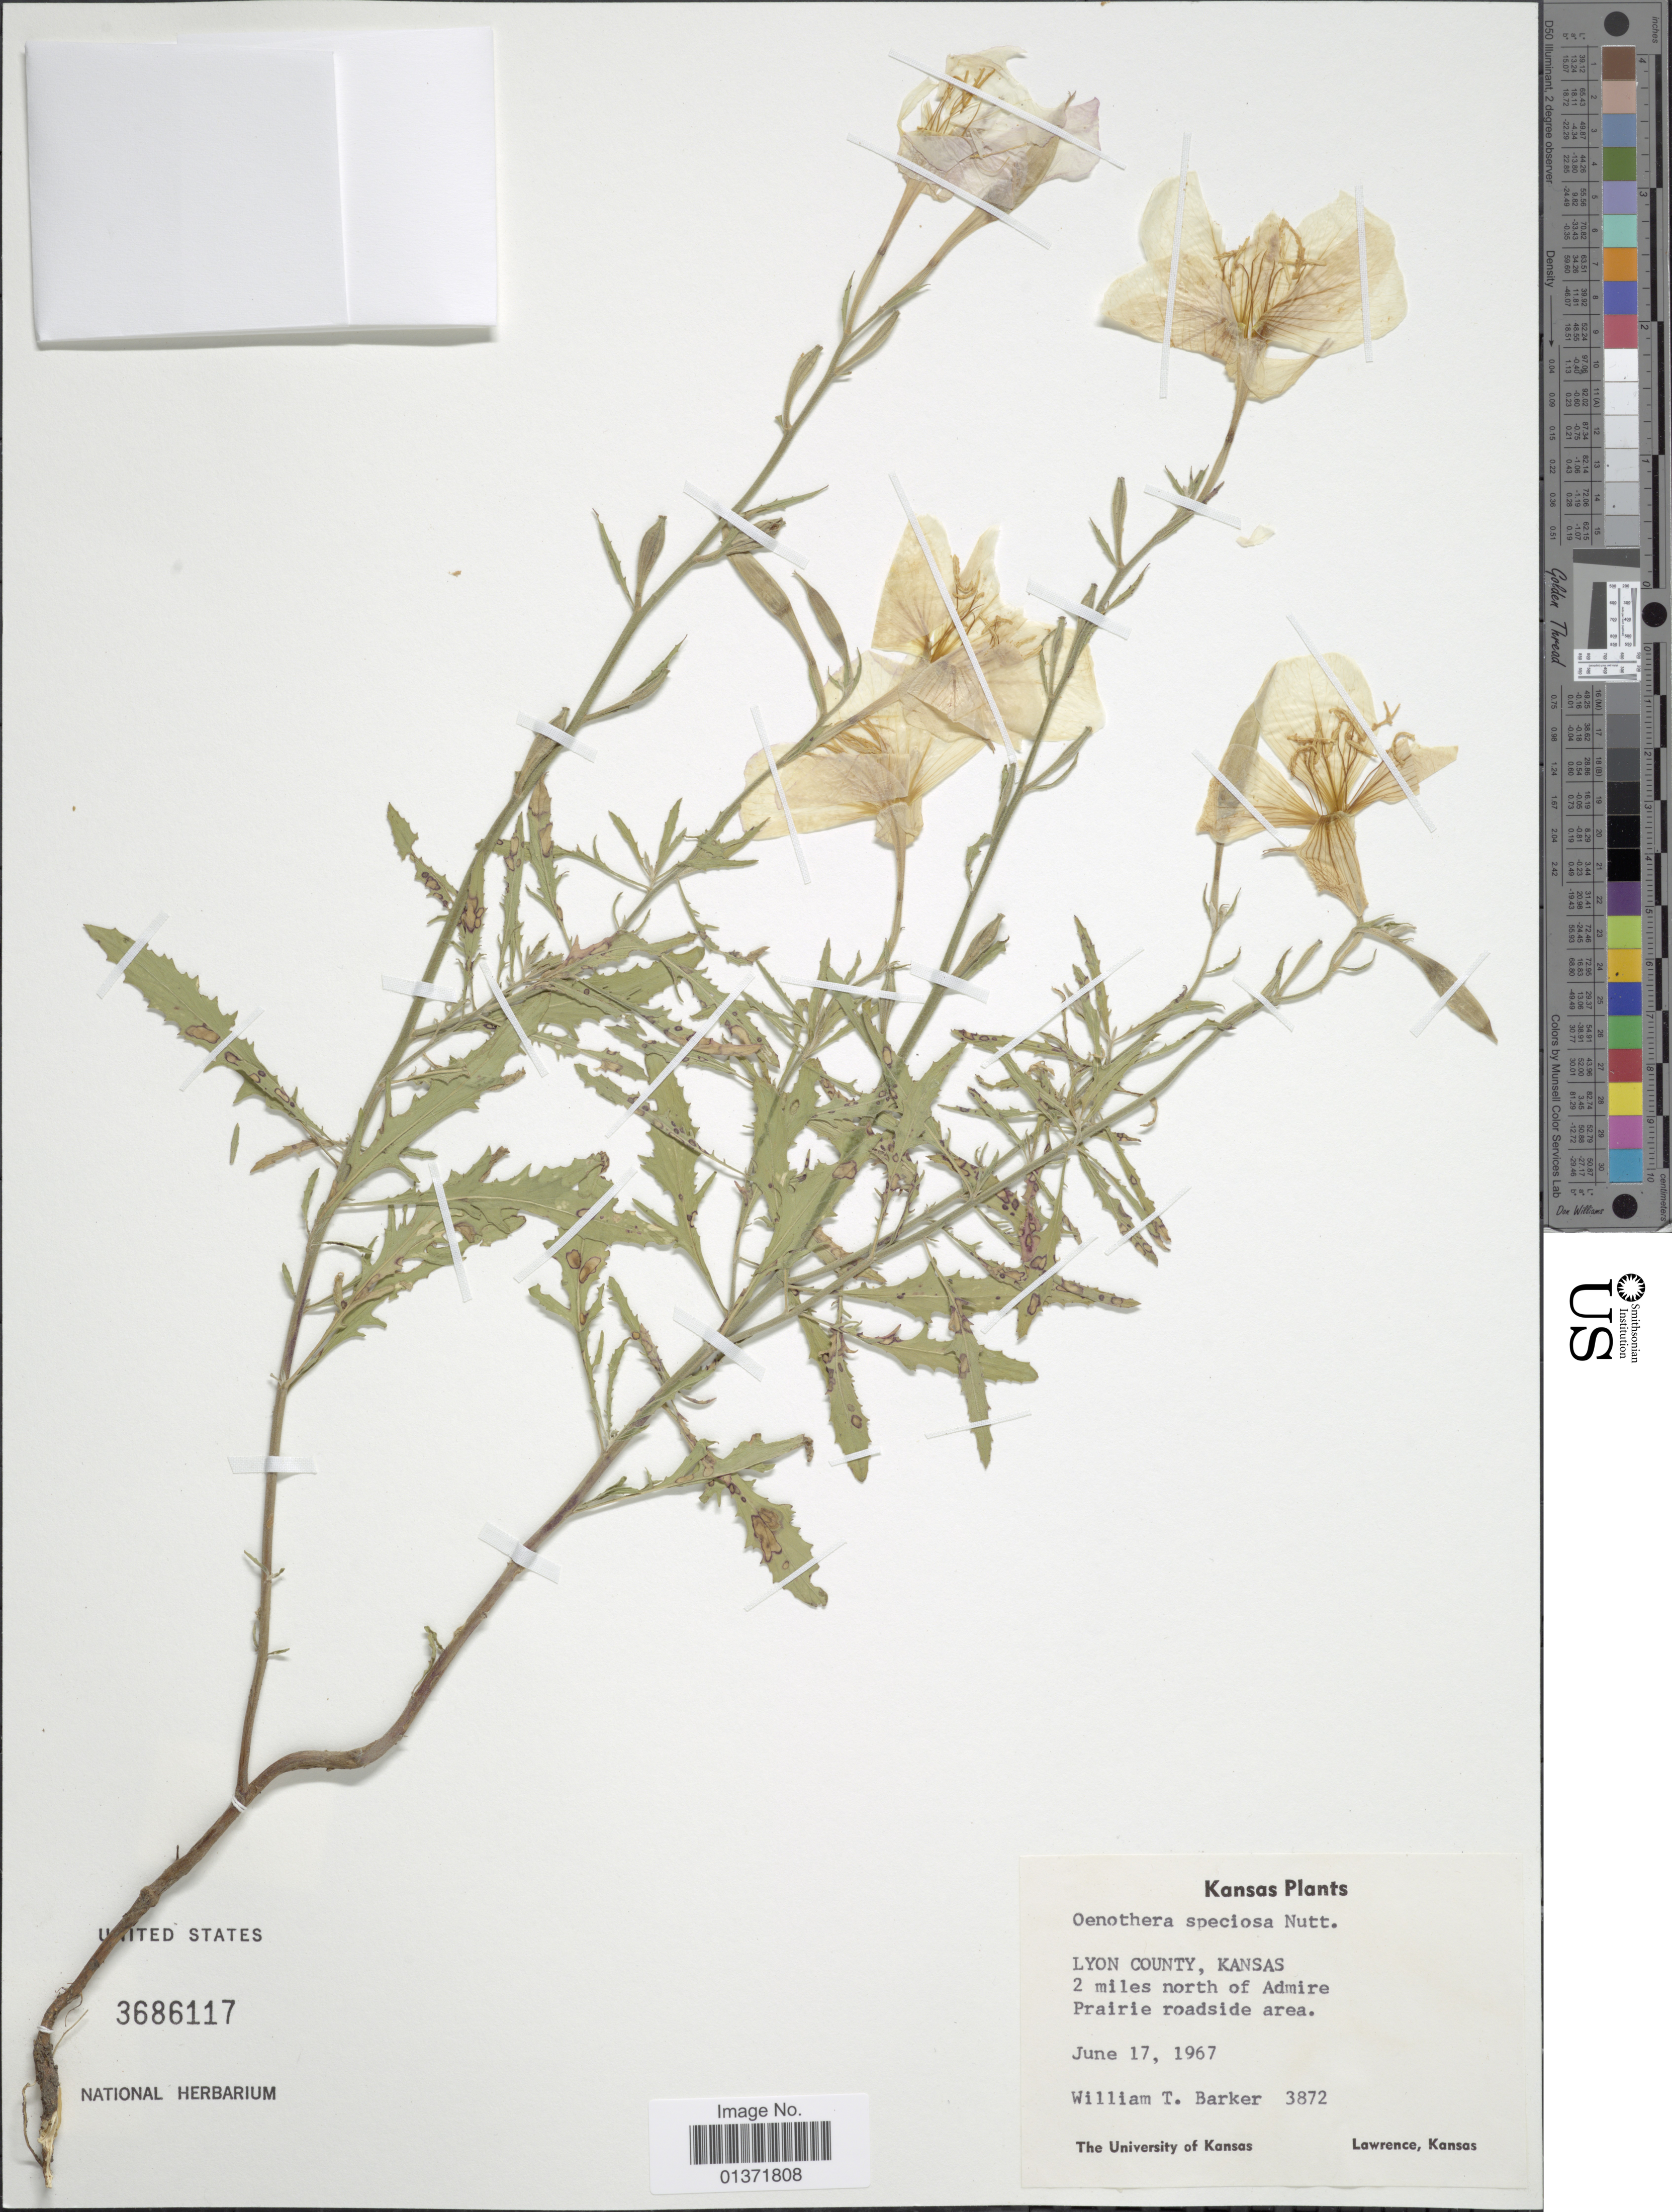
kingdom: Plantae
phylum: Tracheophyta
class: Magnoliopsida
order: Myrtales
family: Onagraceae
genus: Oenothera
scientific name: Oenothera speciosa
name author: Nutt.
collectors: W. T. Barker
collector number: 3872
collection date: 1967-06-17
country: United States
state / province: Kansas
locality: Lyon County, 2 miles north of Admire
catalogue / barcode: US 3686117